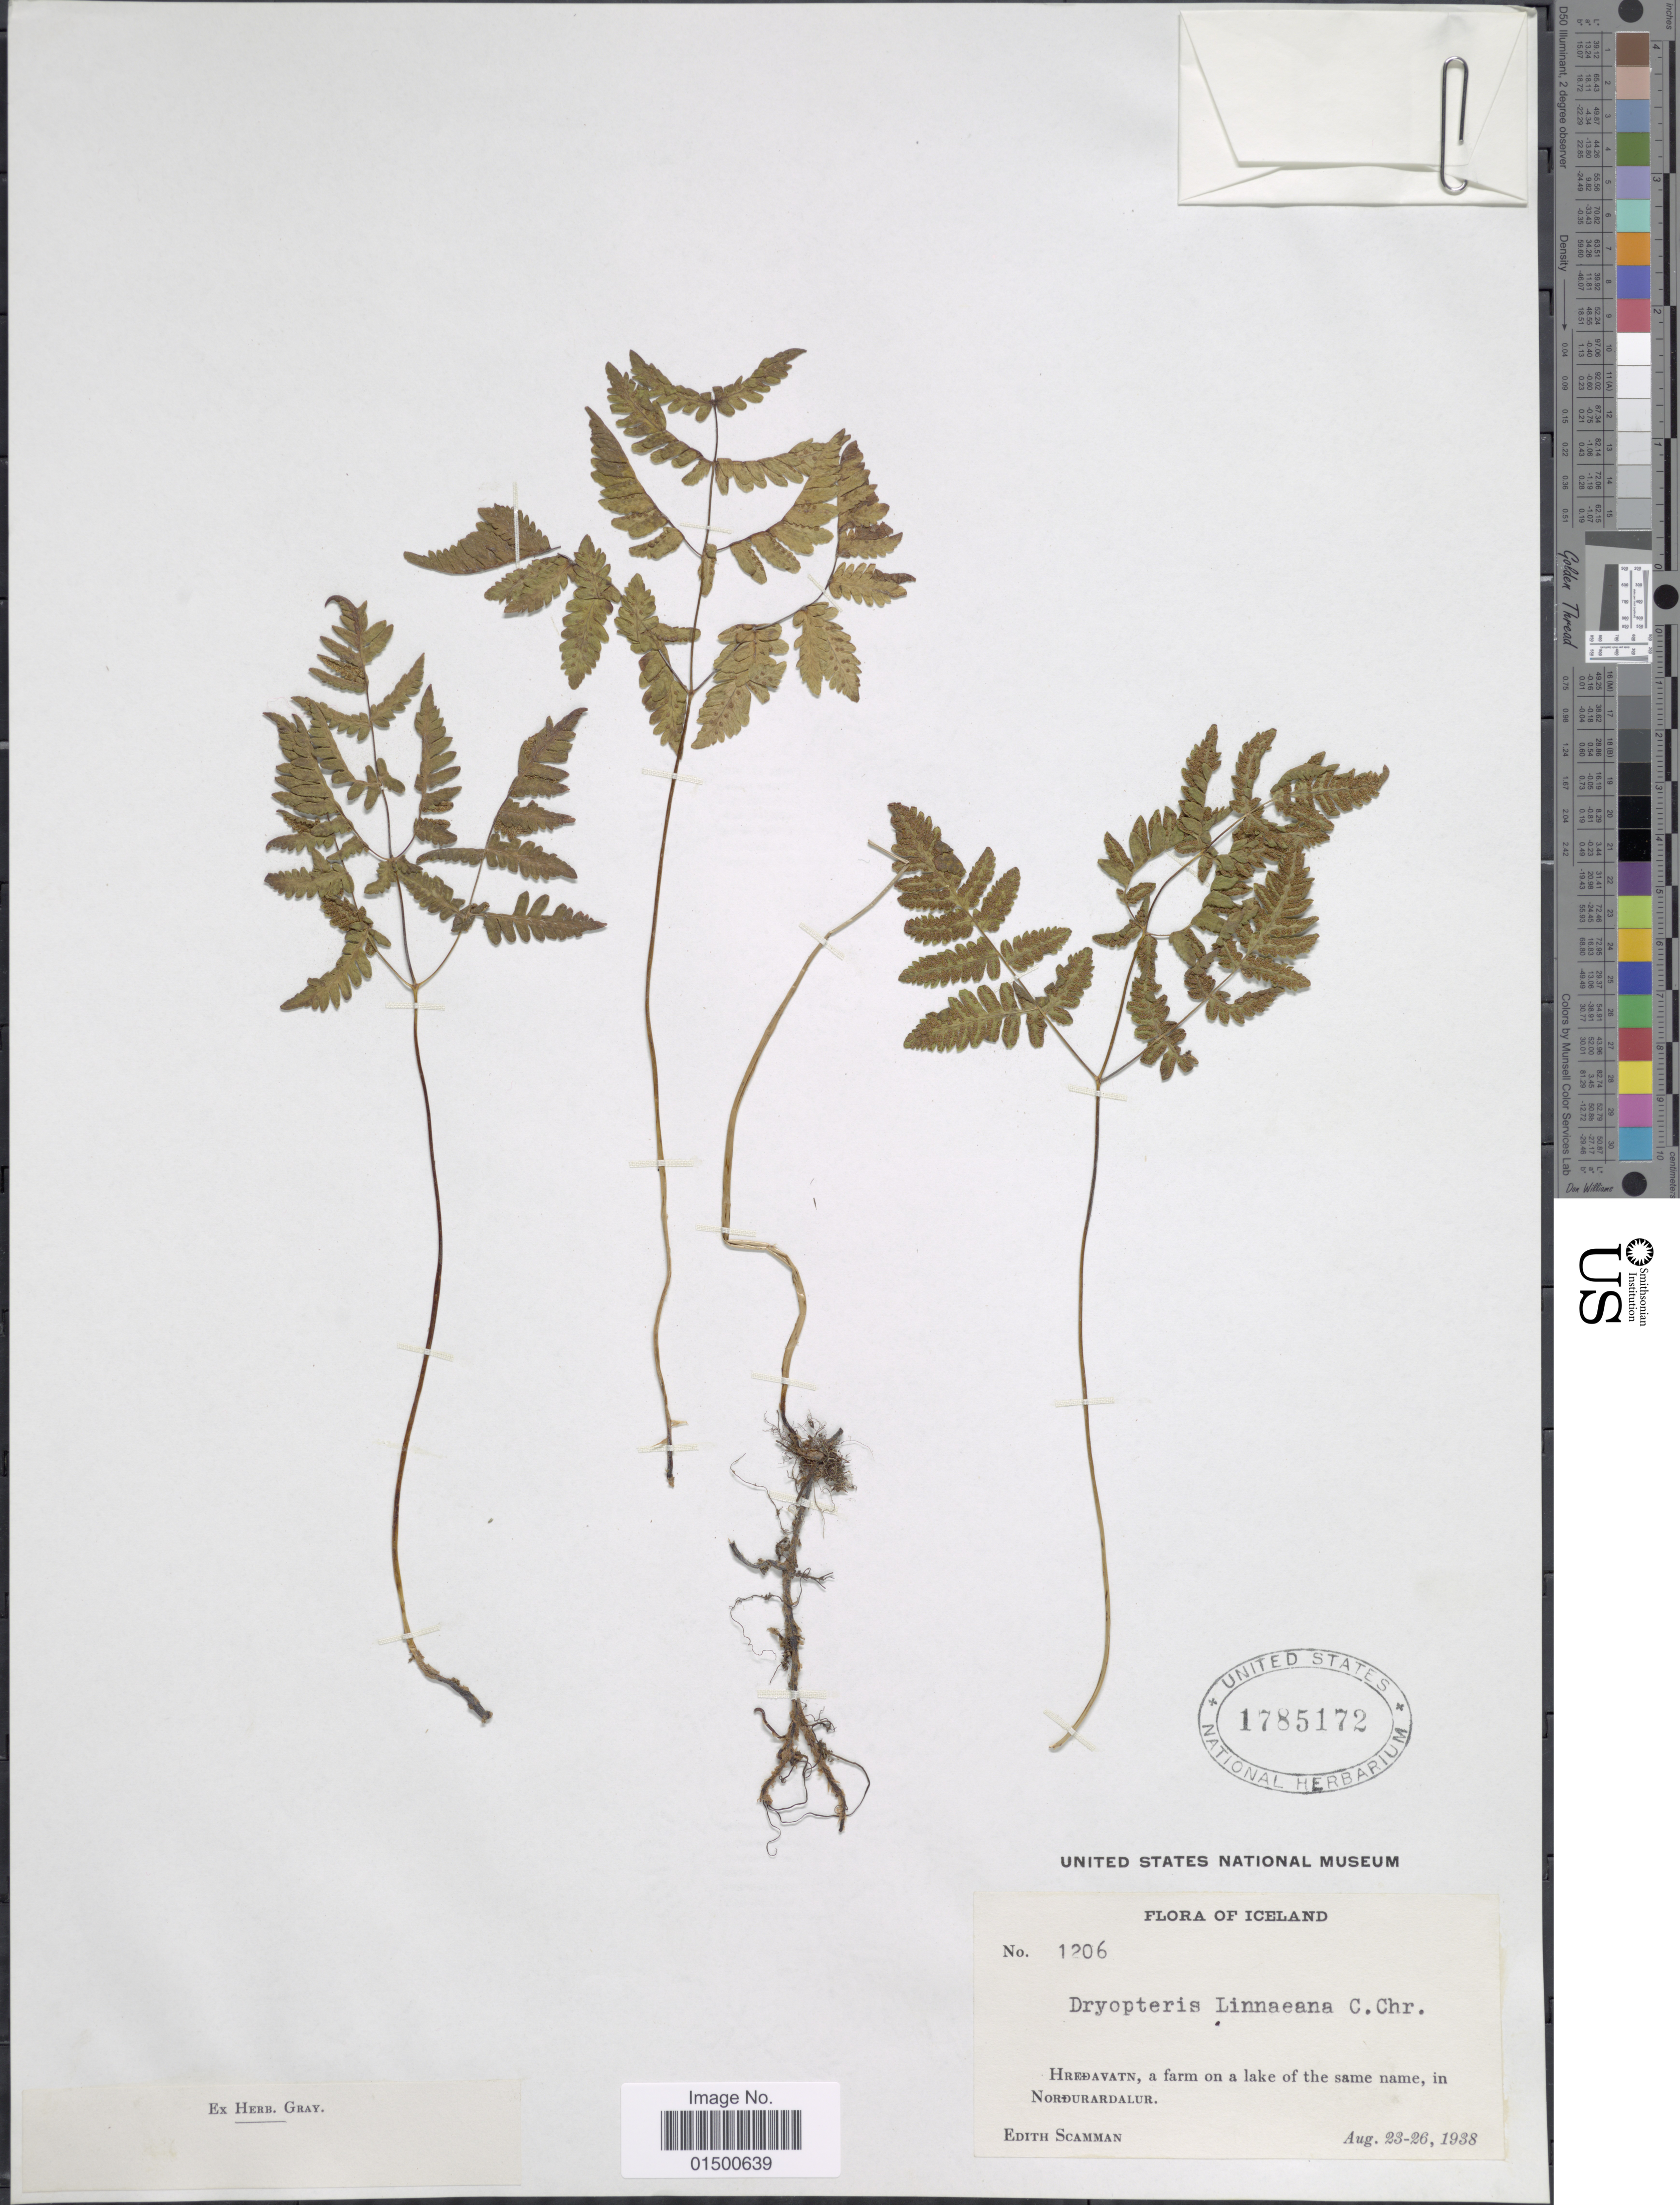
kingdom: Plantae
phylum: Tracheophyta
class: Polypodiopsida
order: Polypodiales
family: Cystopteridaceae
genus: Gymnocarpium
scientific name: Gymnocarpium disjunctum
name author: (Rupr.) Ching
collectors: E. Scamman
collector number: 1206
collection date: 1938-08-23/1938-08-26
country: Iceland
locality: Hredavatn, a farm on a lake of the same name, in Nordurardalur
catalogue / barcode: US 1785172